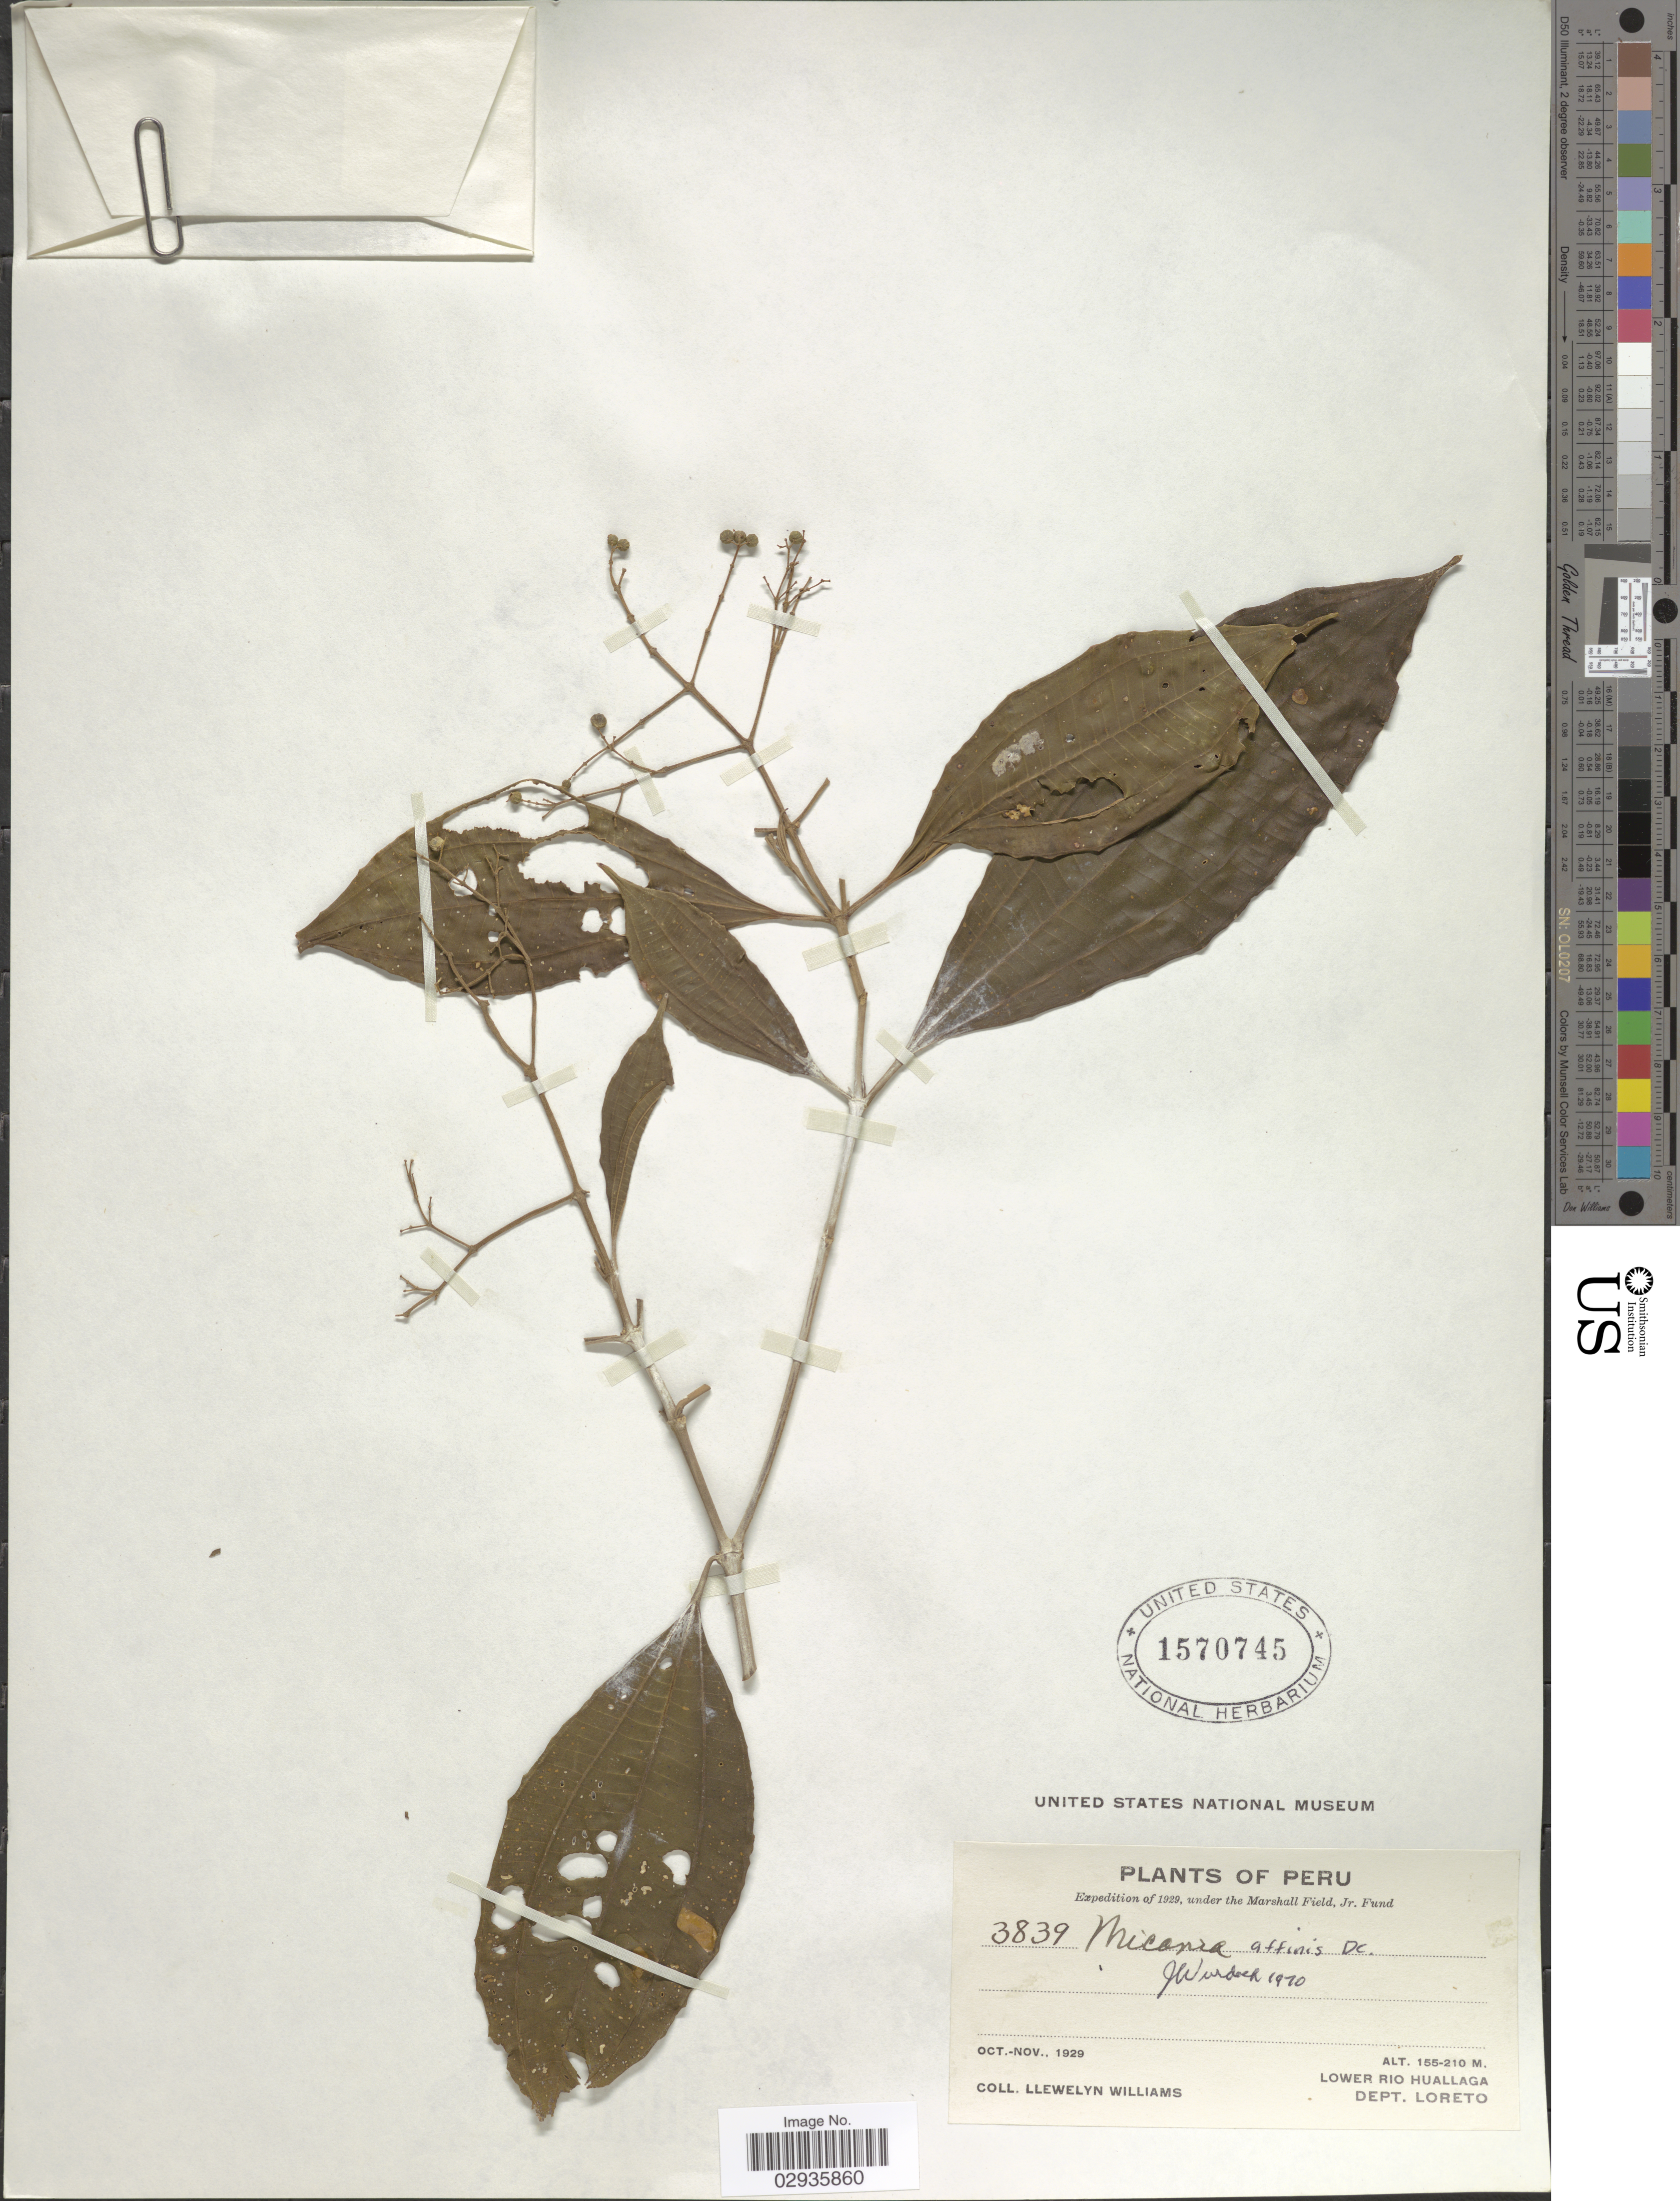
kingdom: Plantae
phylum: Tracheophyta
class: Magnoliopsida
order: Myrtales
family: Melastomataceae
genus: Miconia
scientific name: Miconia affinis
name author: DC.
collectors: Ll. Williams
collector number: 3839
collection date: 1929-10/1929-11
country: Peru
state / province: Loreto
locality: Lower Rio Huallaga, Dept. Loreto.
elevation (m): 155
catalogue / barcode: US 1570745